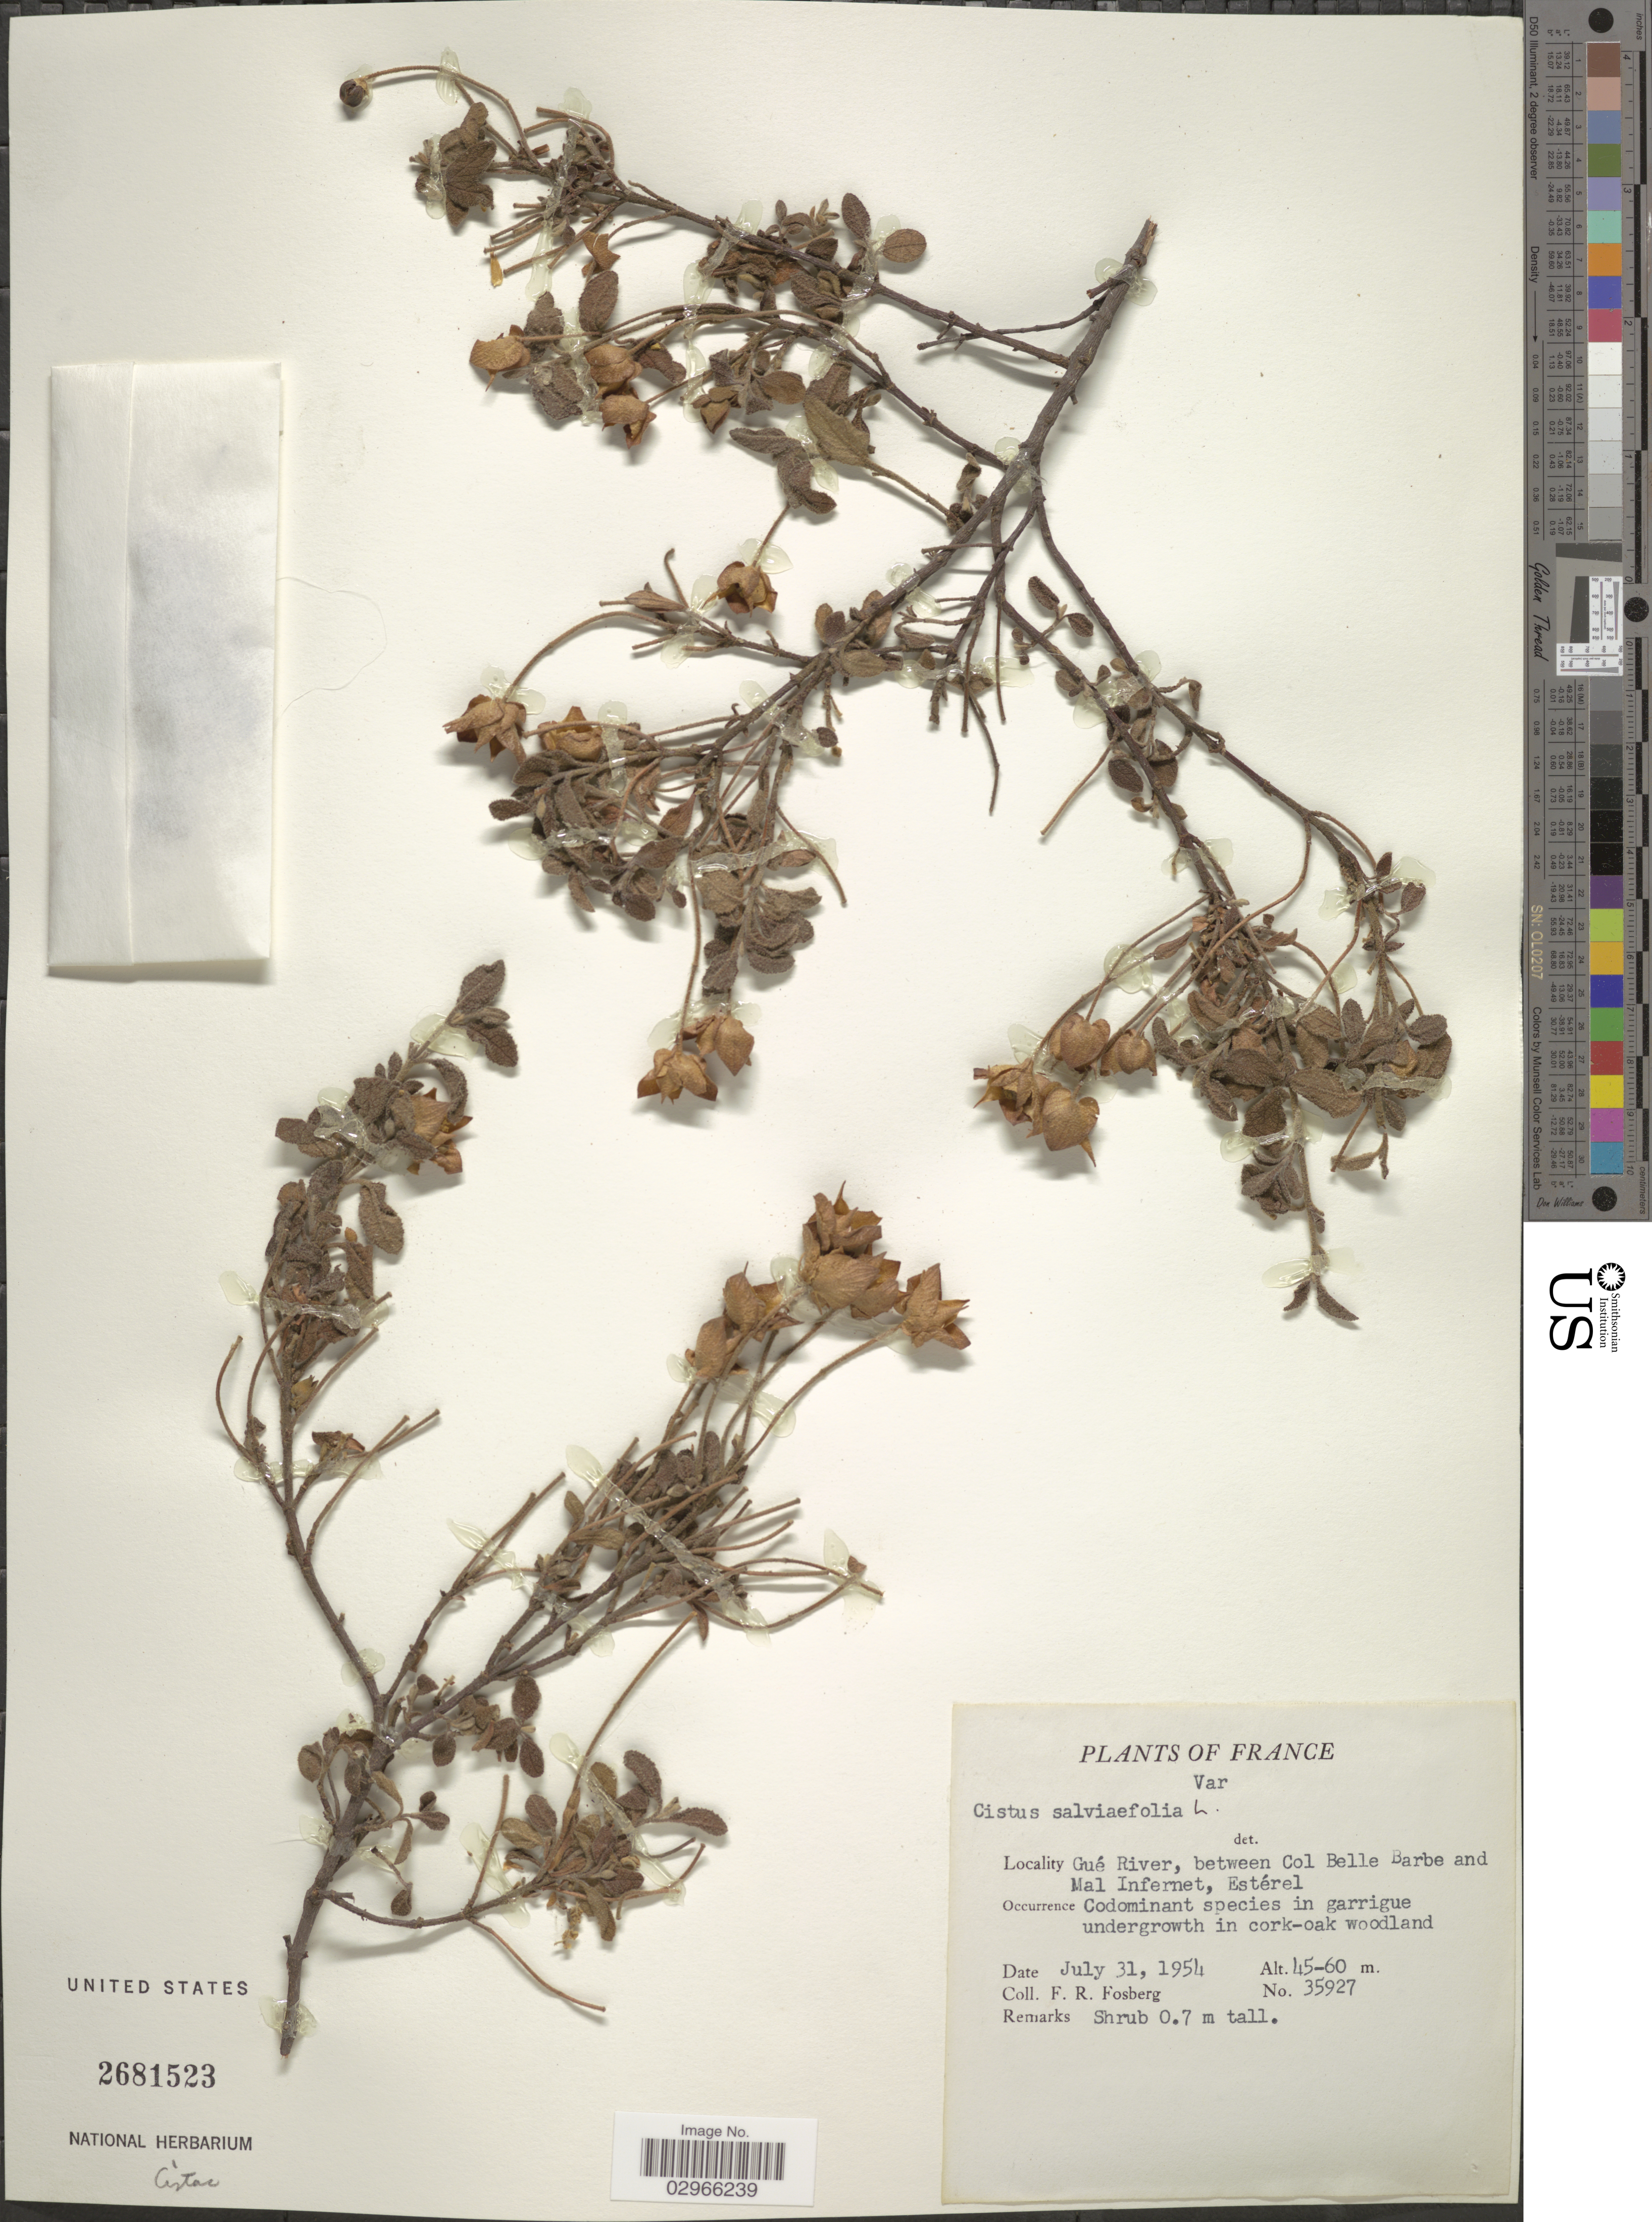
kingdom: Plantae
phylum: Tracheophyta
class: Magnoliopsida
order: Malvales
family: Cistaceae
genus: Cistus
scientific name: Cistus salviifolius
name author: L.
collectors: F. R. Fosberg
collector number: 35927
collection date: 1954-07-31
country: France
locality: Var. Gué River, between Col Belle Barbe and Mal Infernet, Estérel.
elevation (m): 45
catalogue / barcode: US 2681523